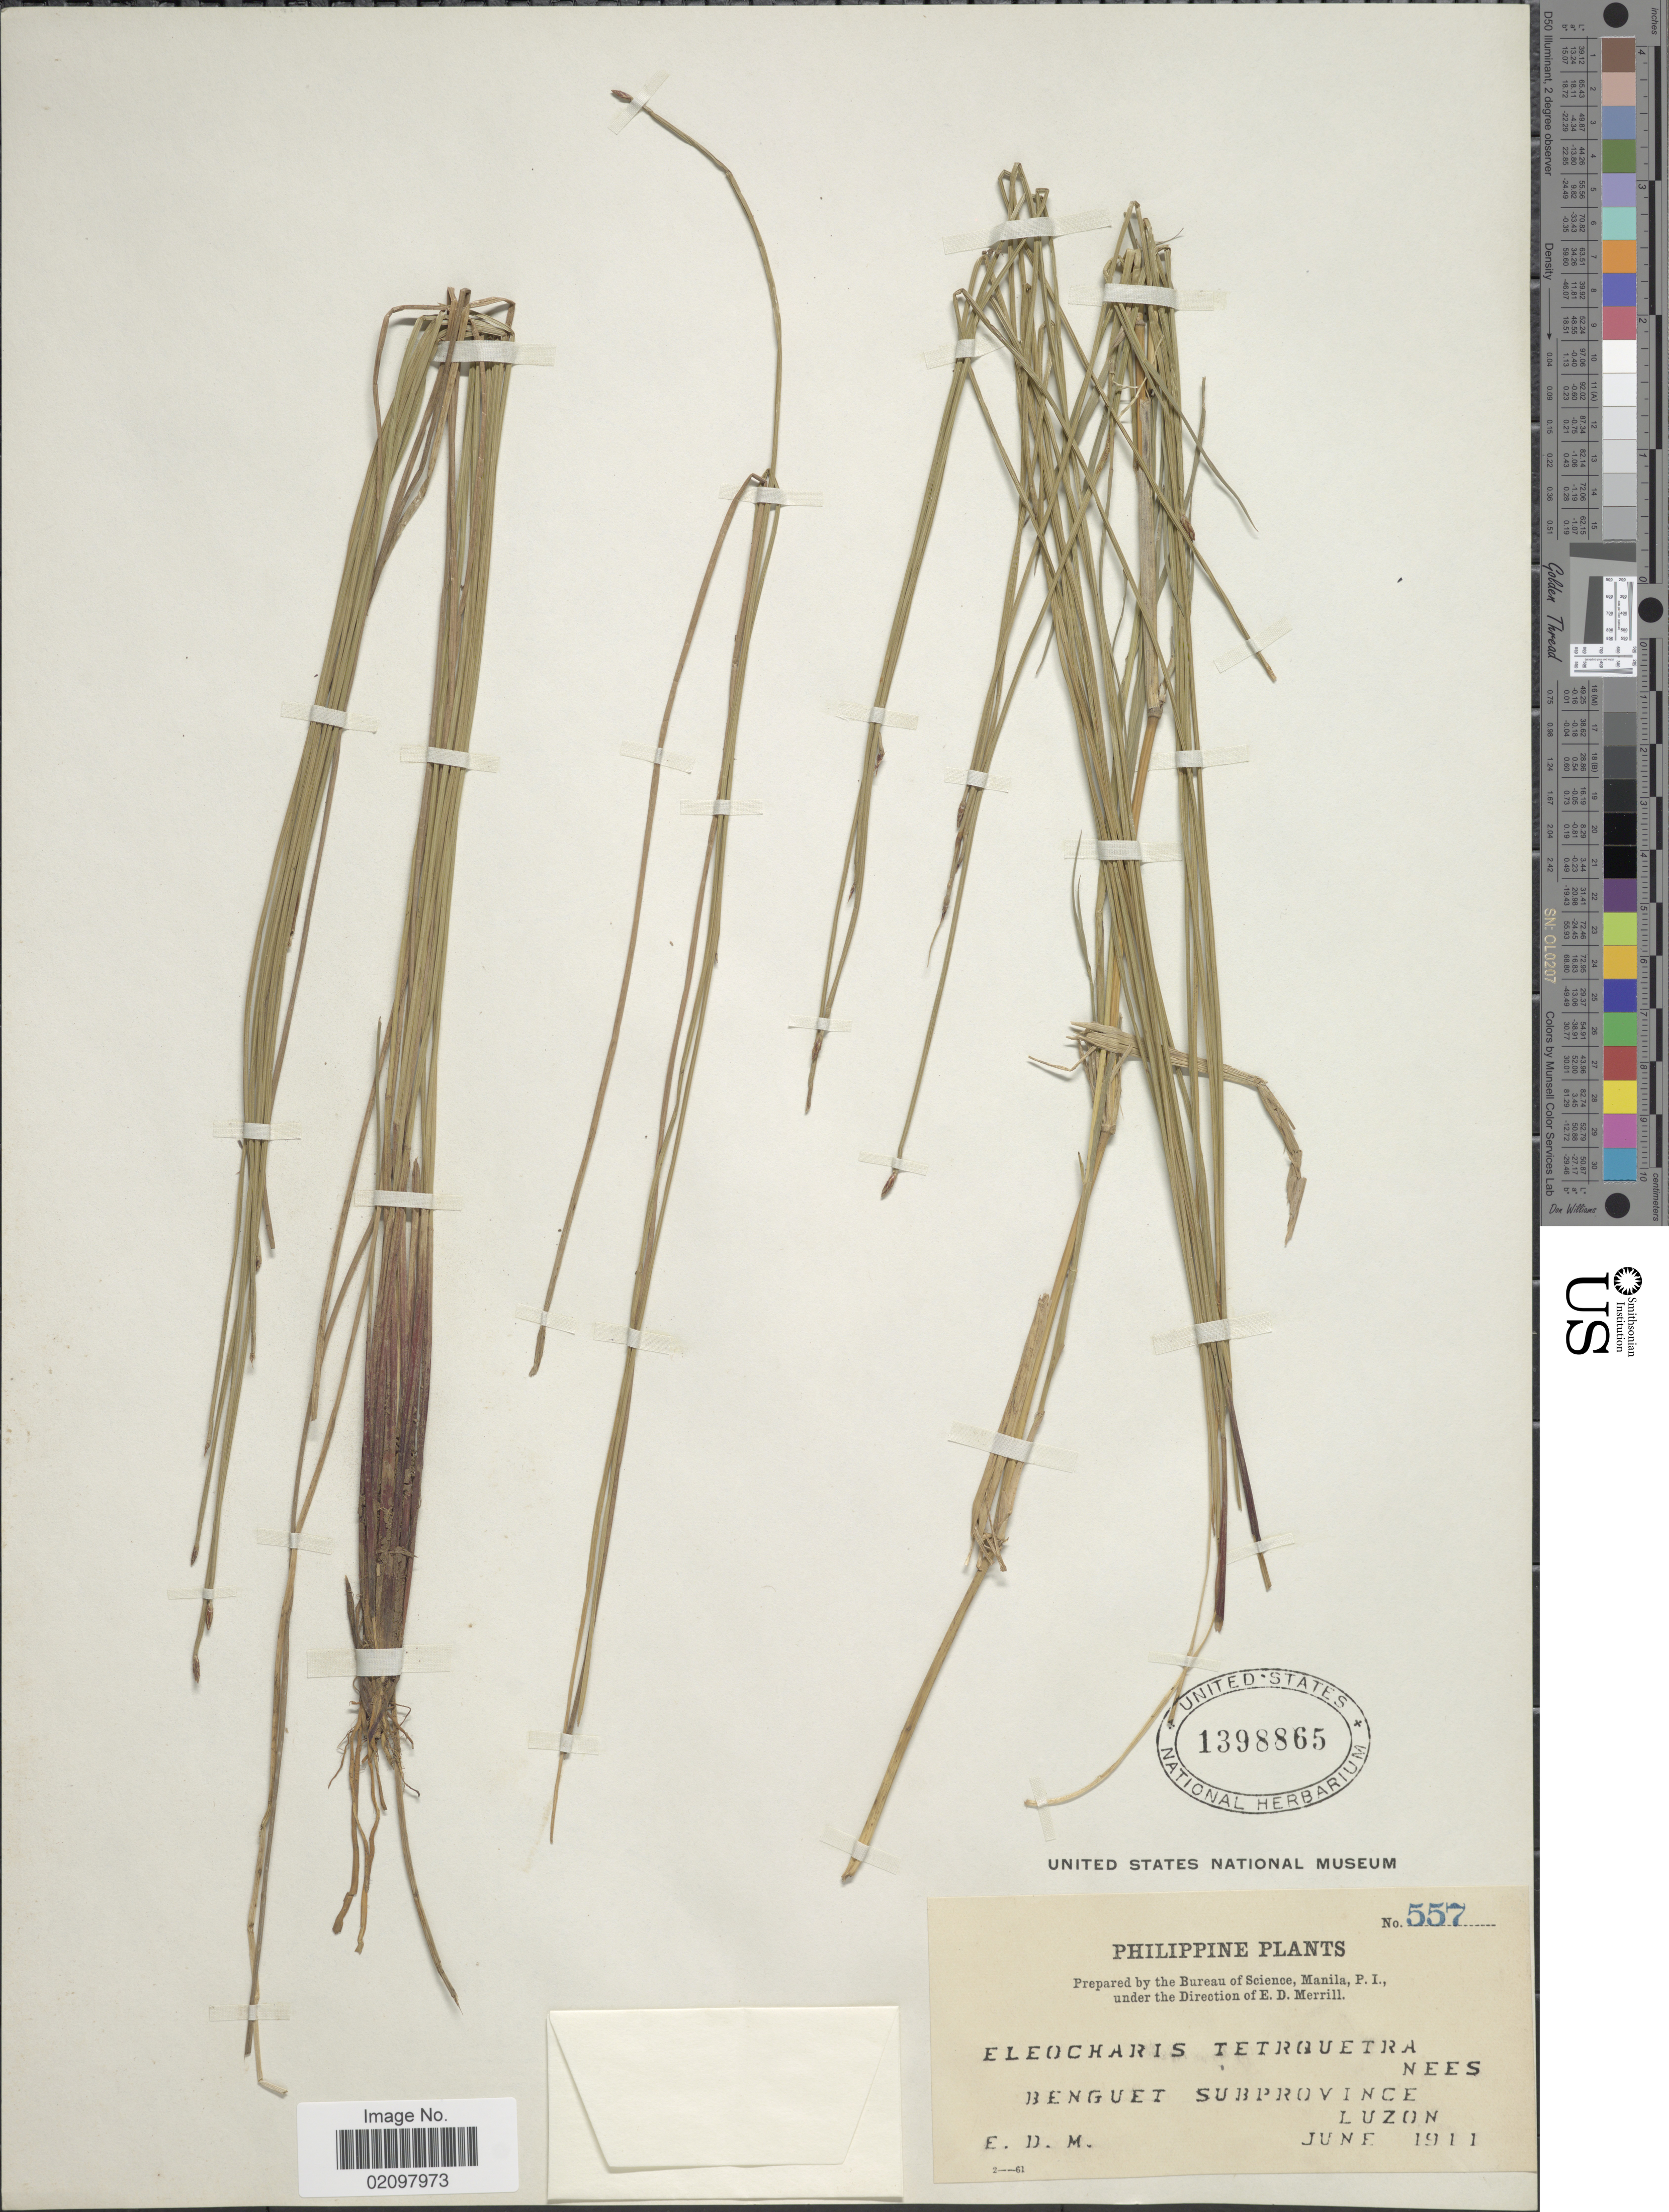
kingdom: Plantae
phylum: Tracheophyta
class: Liliopsida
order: Poales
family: Cyperaceae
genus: Eleocharis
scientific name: Eleocharis tetraquetra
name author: Nees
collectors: E. D. Merrill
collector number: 557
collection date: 1911-06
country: Philippines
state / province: Cordillera (Administrative Region)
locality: Benguet Subprovince, Luzon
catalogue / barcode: US 1398865